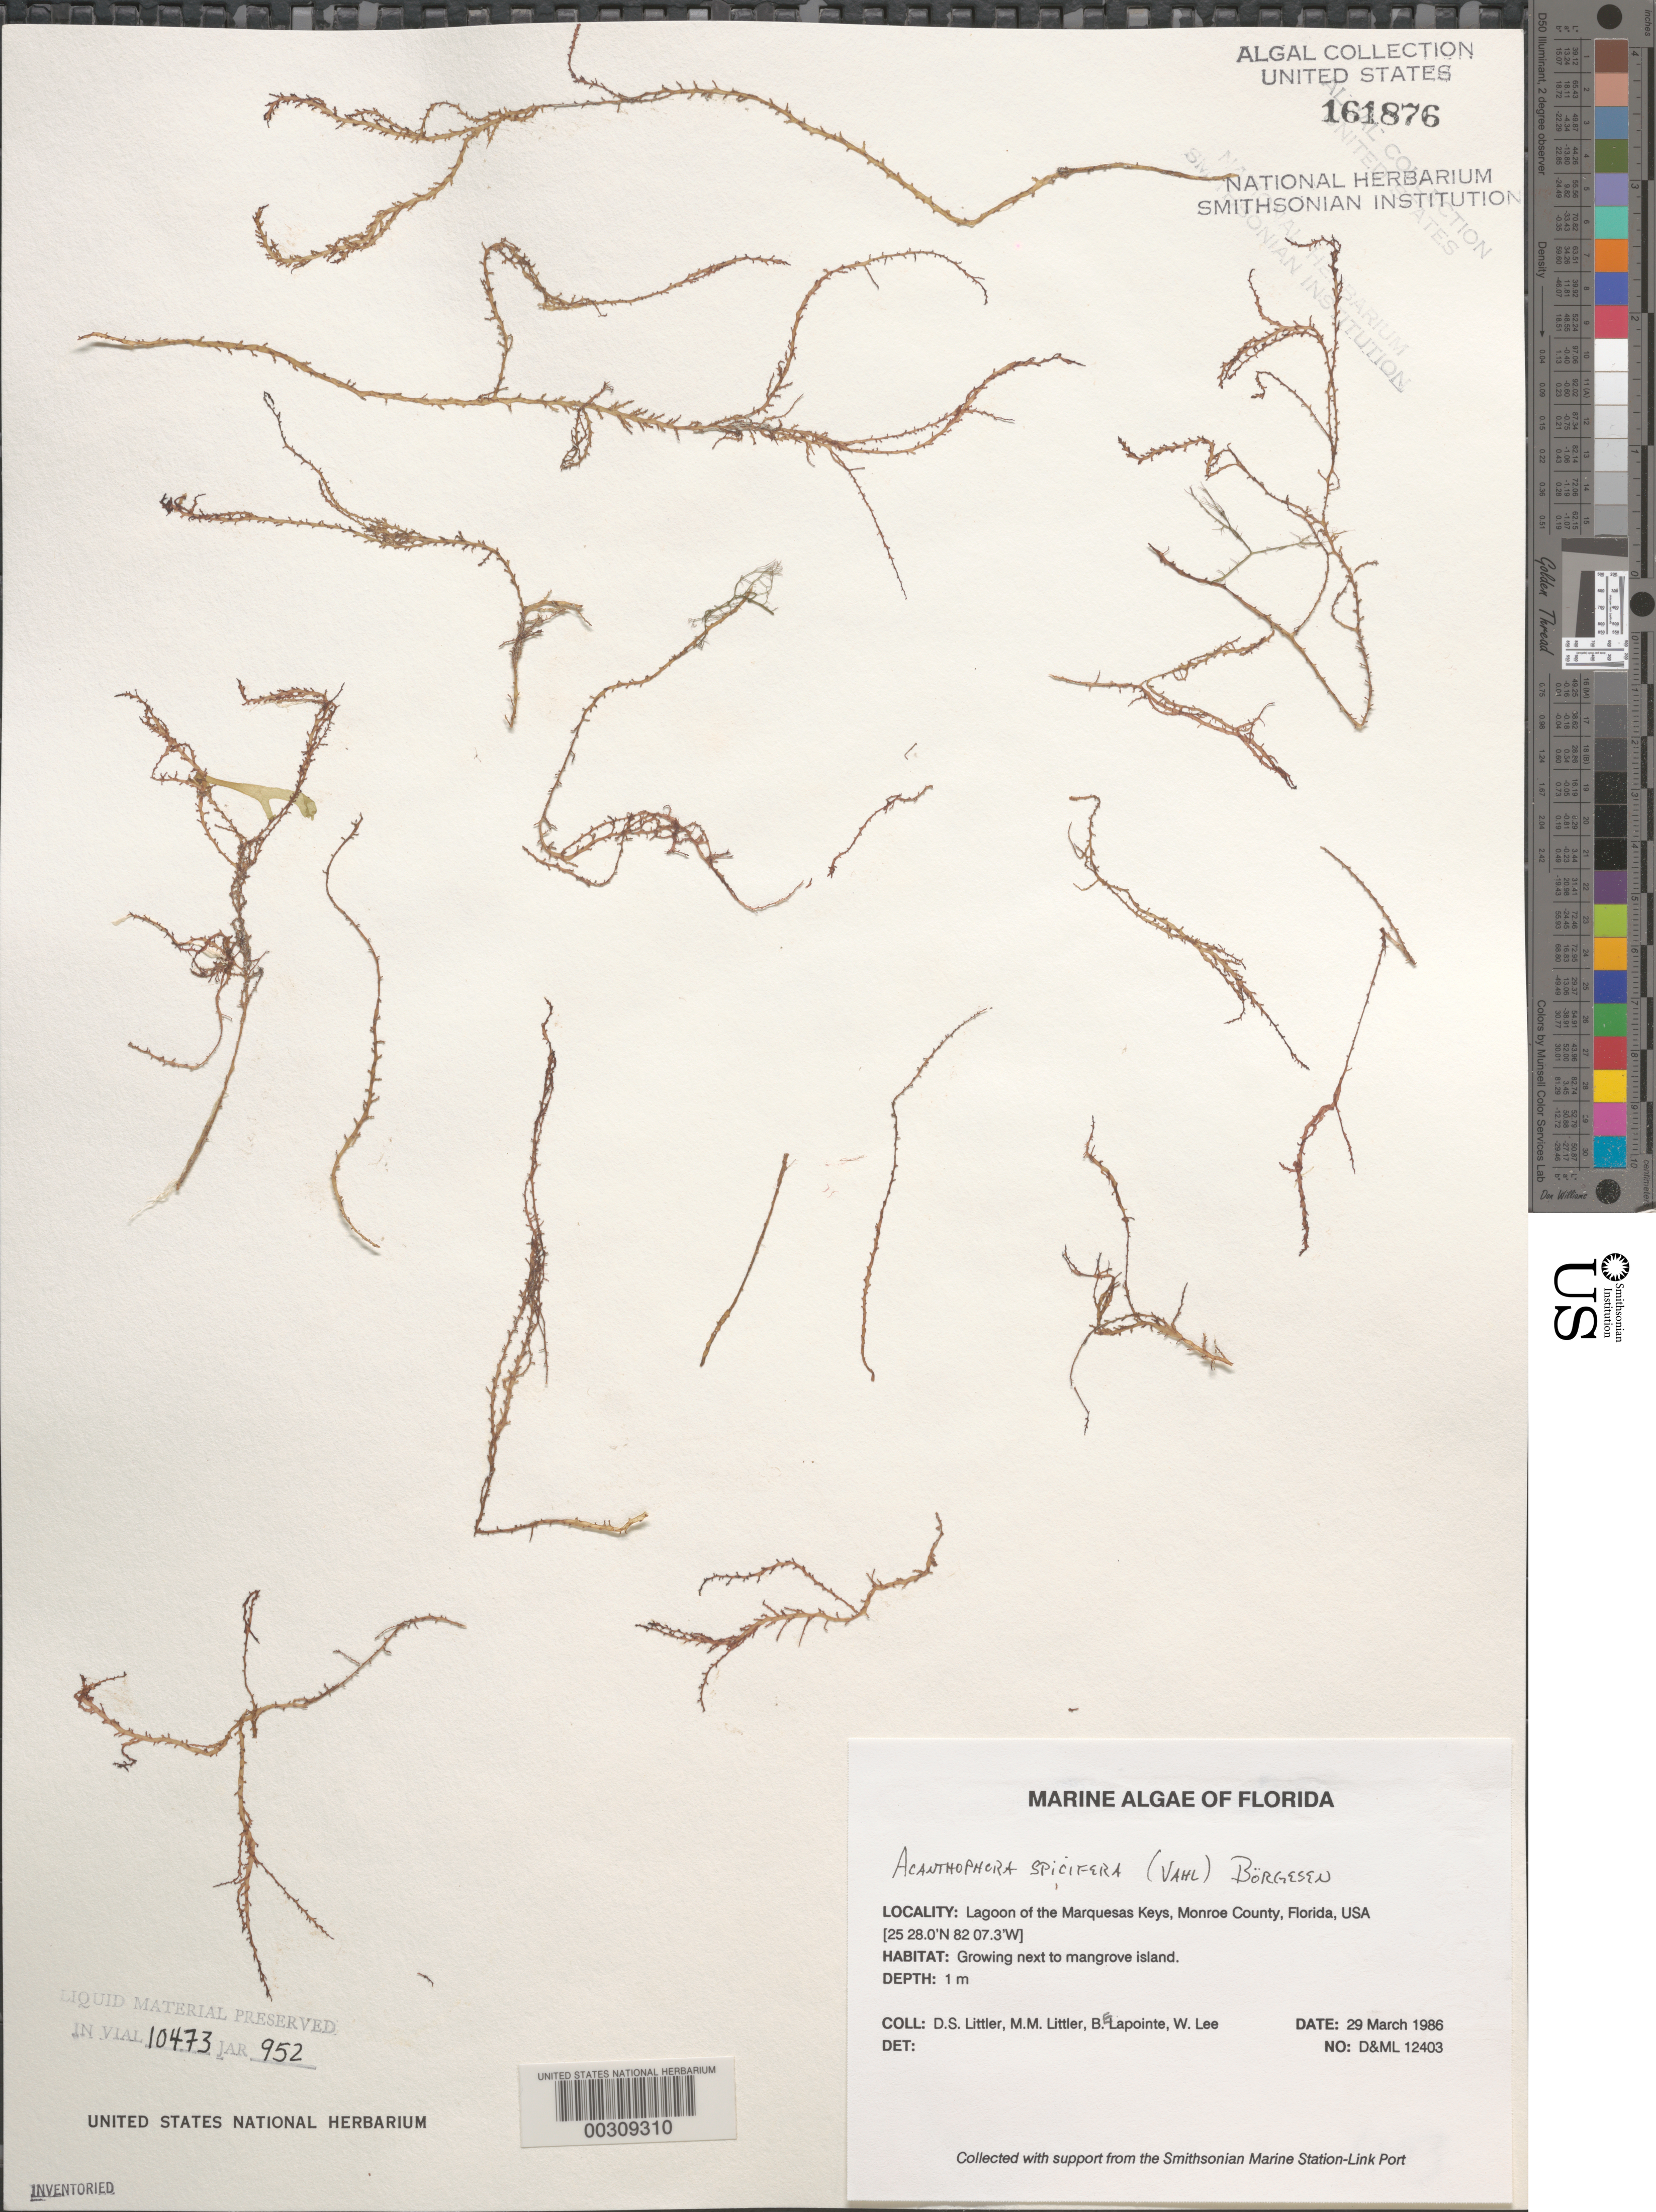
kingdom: Plantae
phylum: Rhodophyta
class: Florideophyceae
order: Ceramiales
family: Rhodomelaceae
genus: Acanthophora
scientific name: Acanthophora spicifera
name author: (Vahl) Børgesen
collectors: D. S. Littler, M. M. Littler, B. Lapointe & W. Lee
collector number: D&ML 12403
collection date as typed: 29 Mar 1986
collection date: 1986-03-29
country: United States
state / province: Florida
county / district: Monroe County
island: Marquesas Keys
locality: Marquesas Keys lagoon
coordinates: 25 28.0' N, 82 07.3' W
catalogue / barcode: US 161876